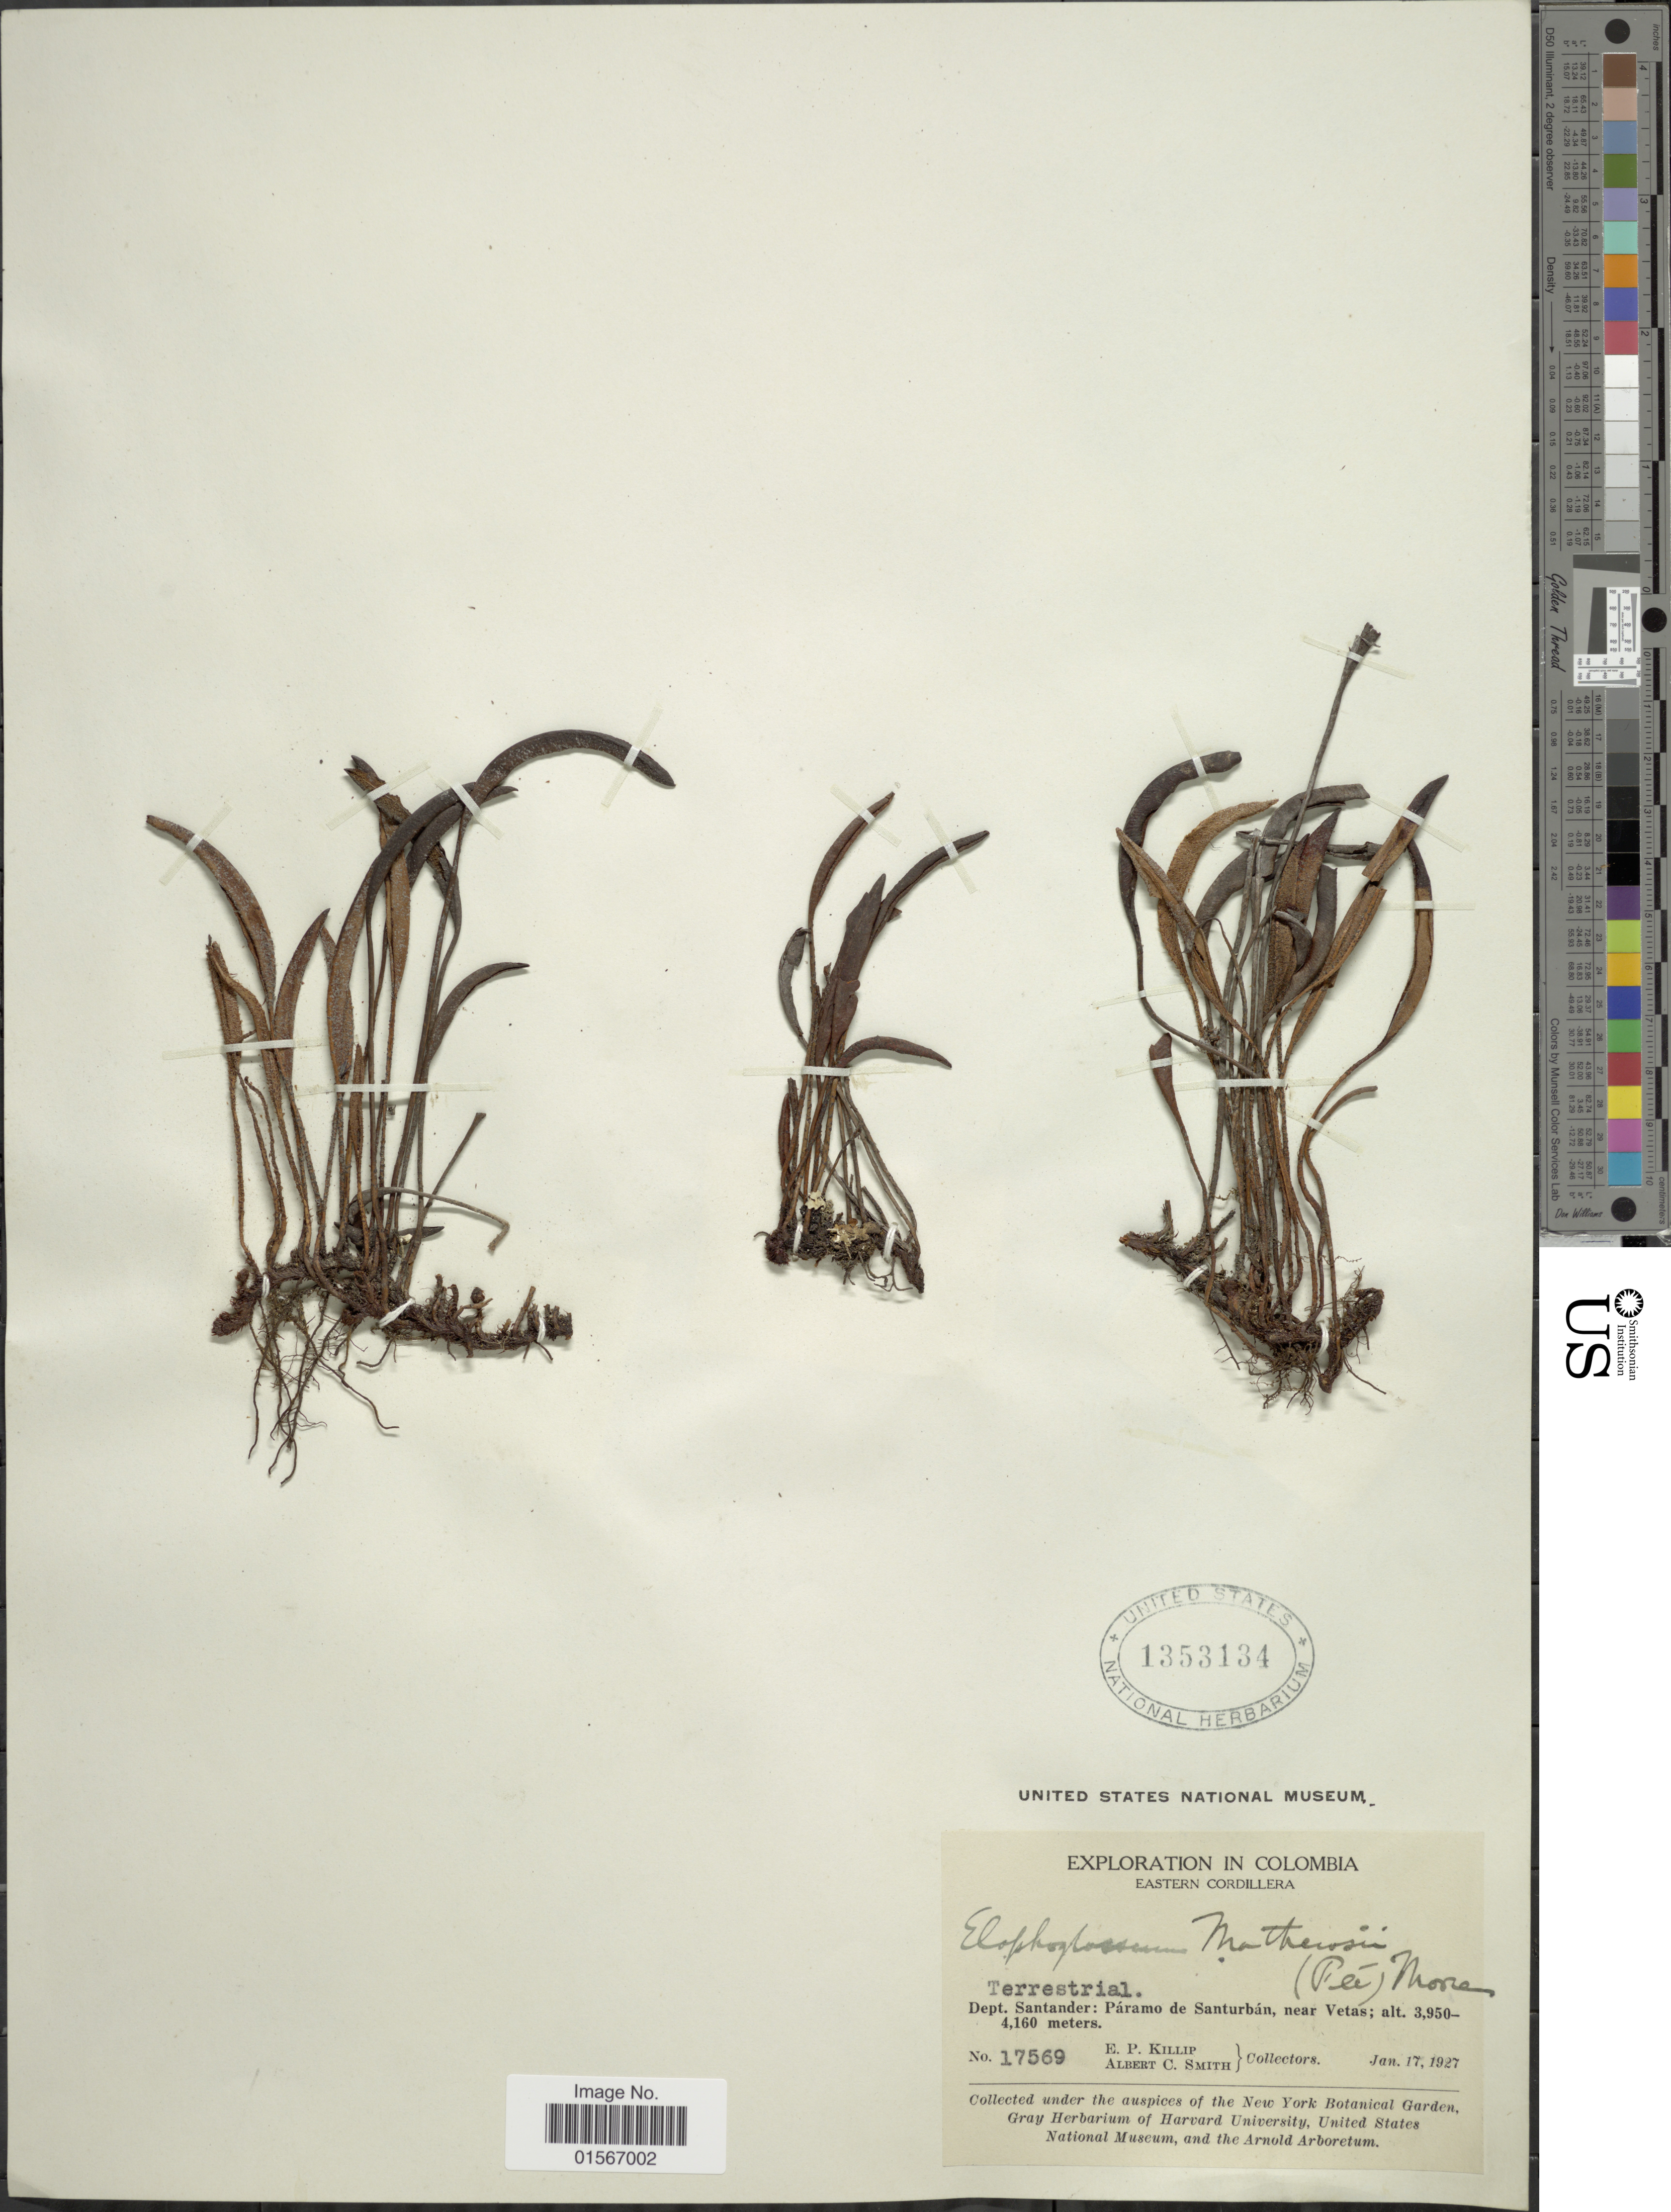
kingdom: Plantae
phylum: Tracheophyta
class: Polypodiopsida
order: Polypodiales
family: Dryopteridaceae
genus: Elaphoglossum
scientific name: Elaphoglossum mathewsii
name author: (Fée) T. Moore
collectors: E. P. Killip & A. C. Smith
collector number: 17569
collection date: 1927-01-17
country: Colombia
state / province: Santander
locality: Eastern Cordillera, Dept. Santander: Páramo de Santurbán, near Vetas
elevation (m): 3950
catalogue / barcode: US 1353134